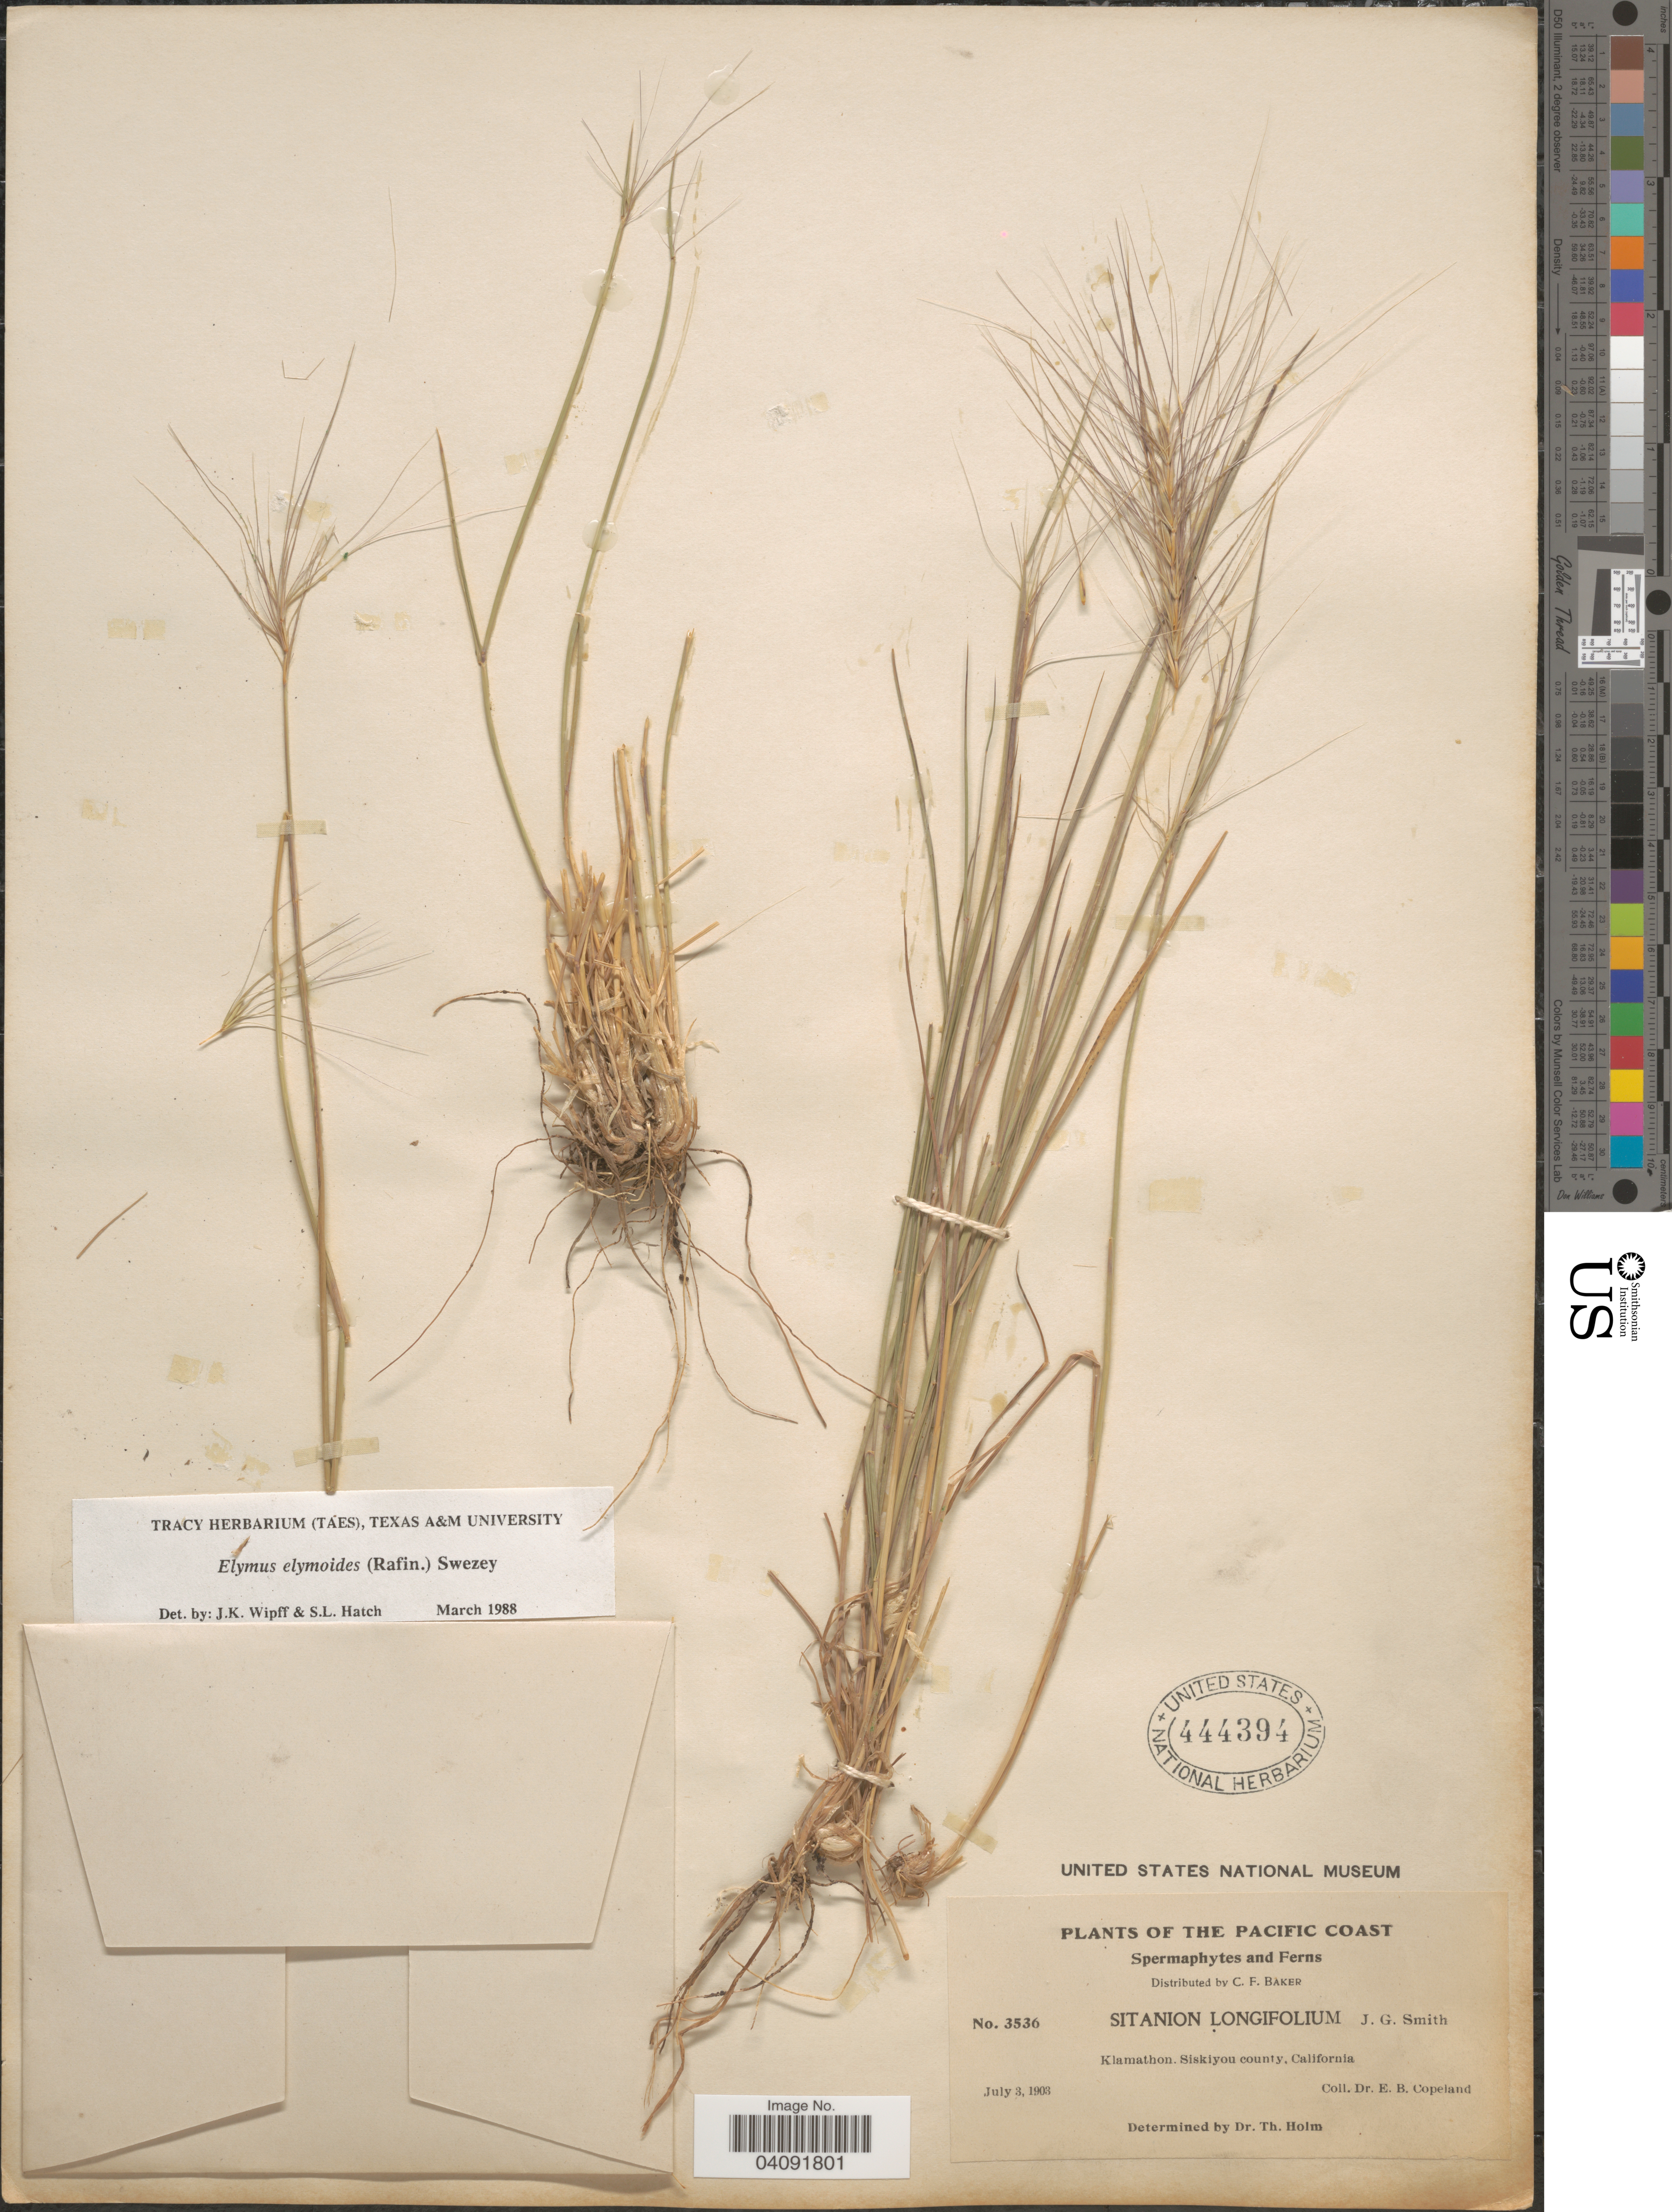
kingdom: Plantae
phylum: Tracheophyta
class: Liliopsida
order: Poales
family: Poaceae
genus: Elymus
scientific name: Elymus elymoides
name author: (Raf.) Swezey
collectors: E. B. Copeland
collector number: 3536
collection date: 1903-07-03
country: United States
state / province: California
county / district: Siskiyou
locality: The Pacific Coast. Klamathon, Siskiyou county.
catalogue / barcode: US 444394